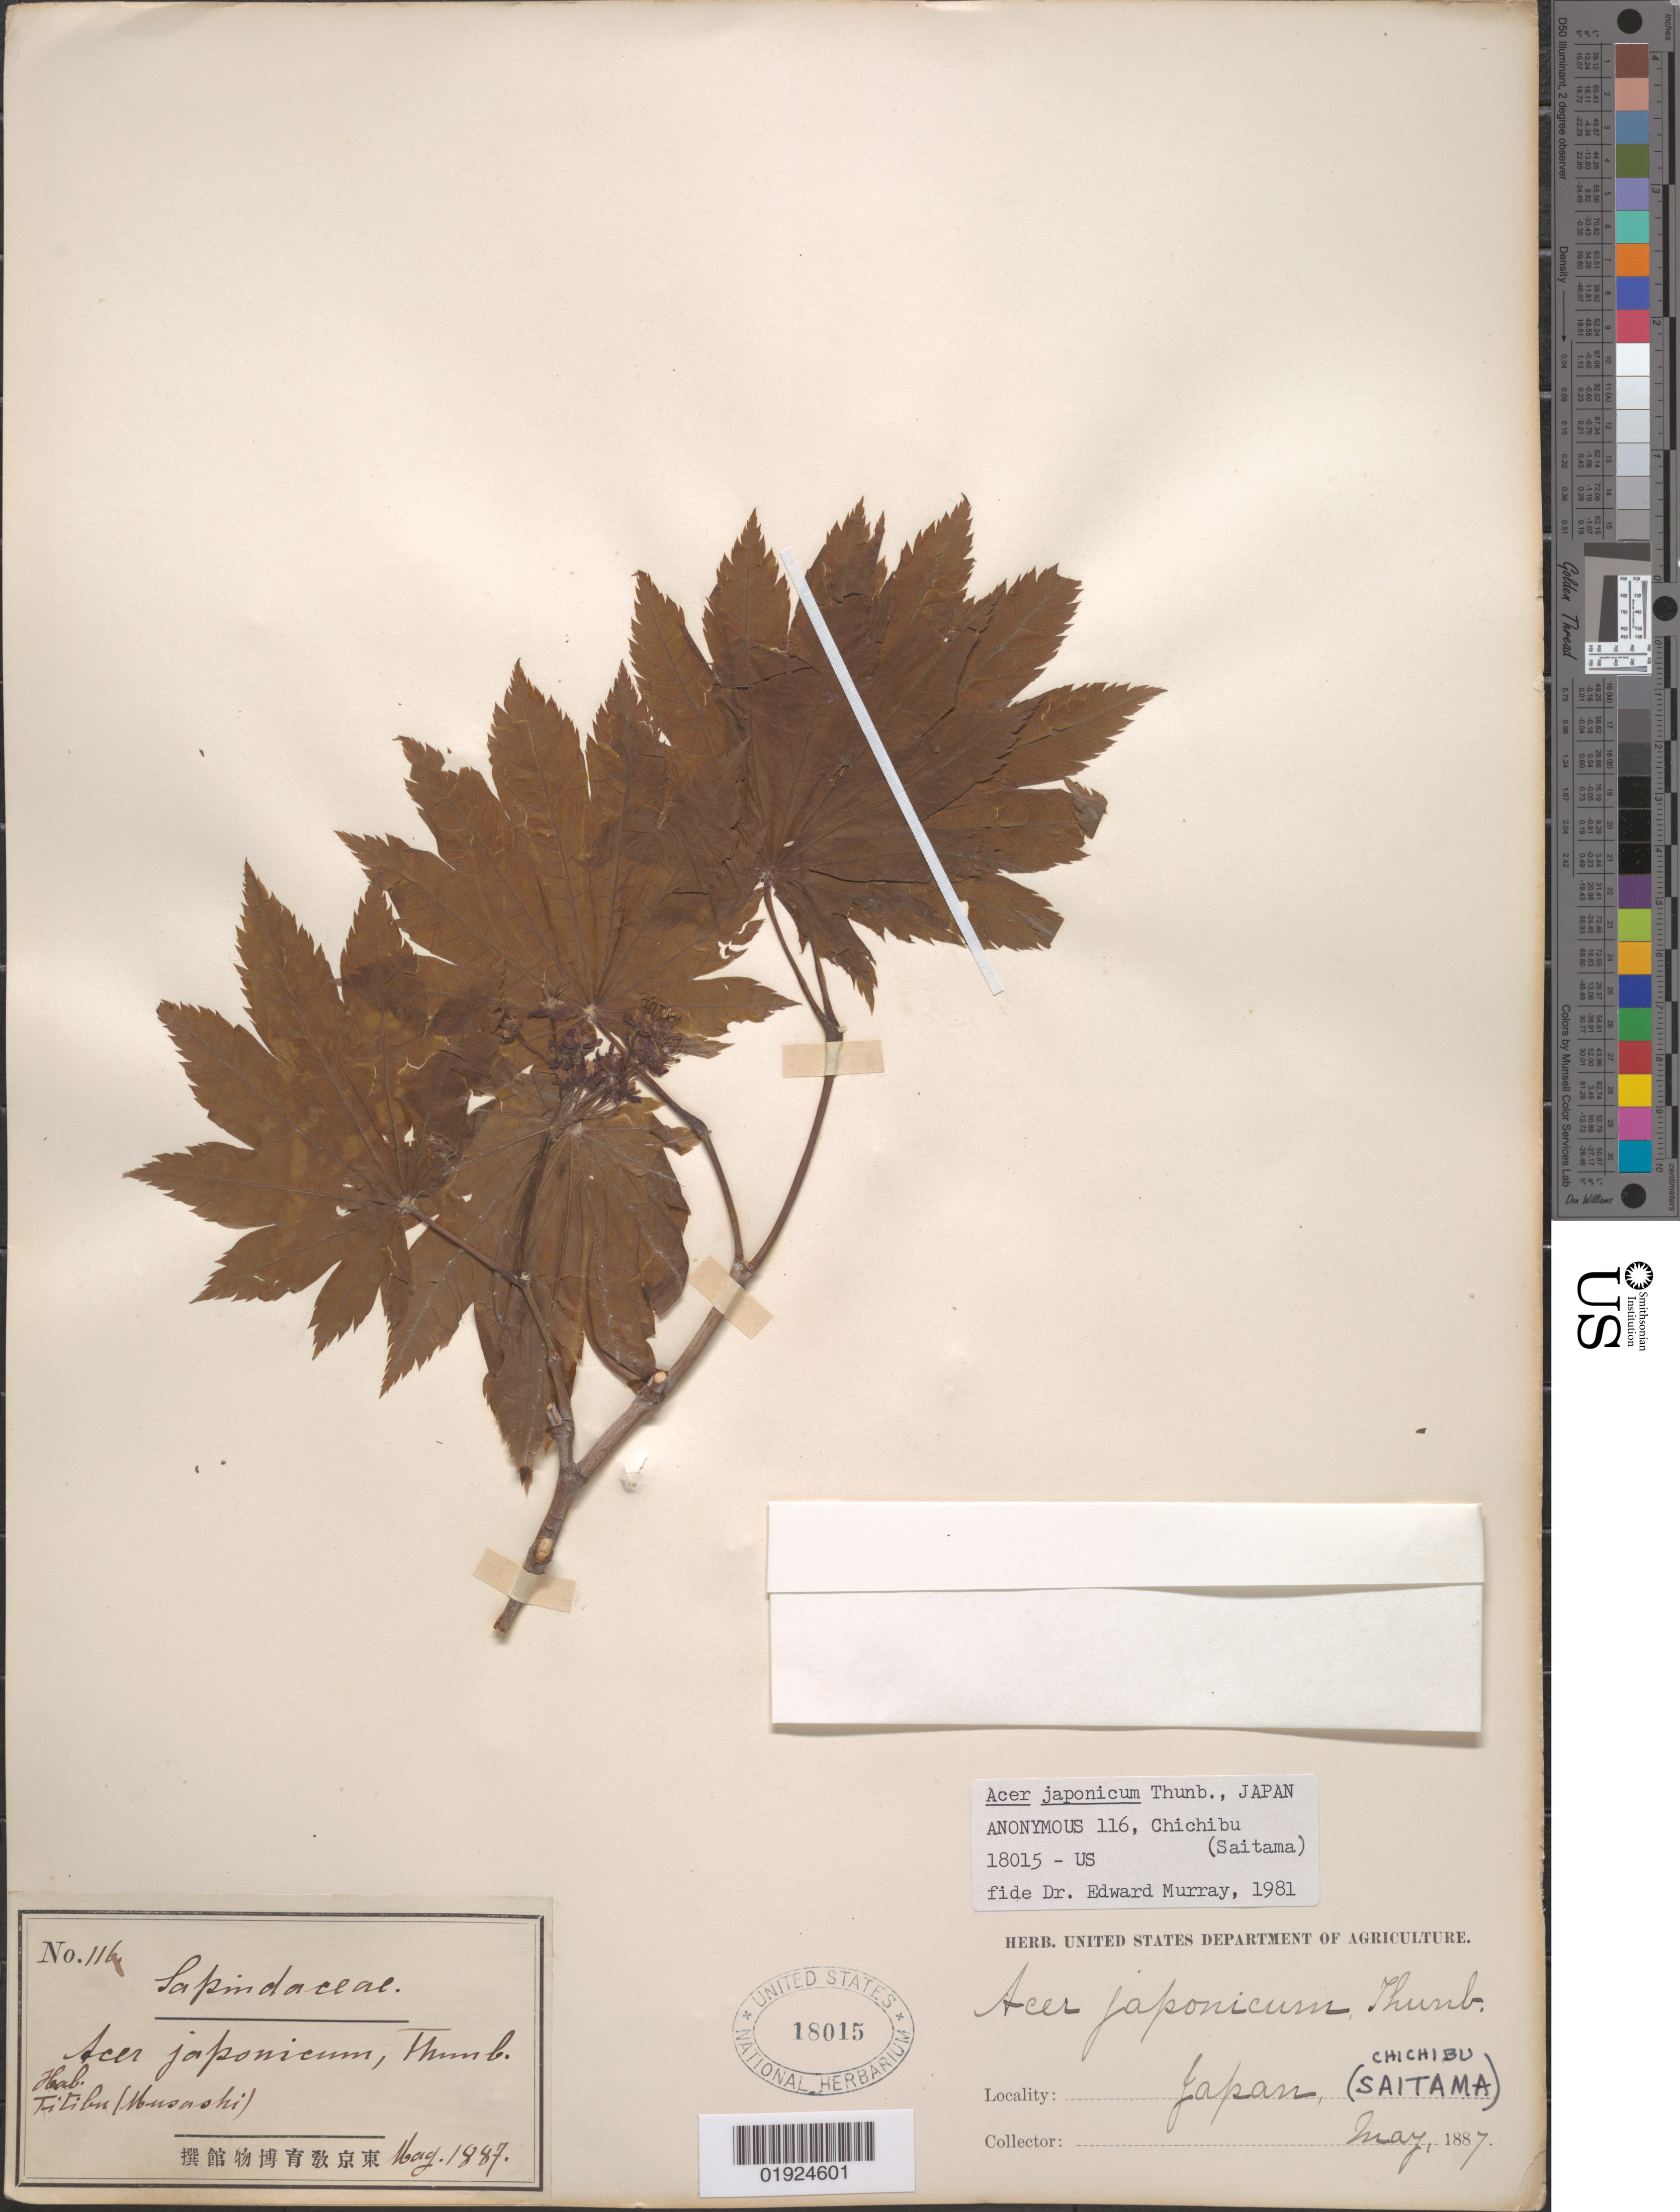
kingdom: Plantae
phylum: Tracheophyta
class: Magnoliopsida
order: Sapindales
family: Sapindaceae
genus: Acer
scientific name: Acer japonicum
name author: Thunb.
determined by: Murray, Edward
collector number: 116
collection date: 1887-05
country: Japan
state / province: Saitama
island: Honshu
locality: Titibu [Chichibu] (Musashi)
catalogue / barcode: US 18015